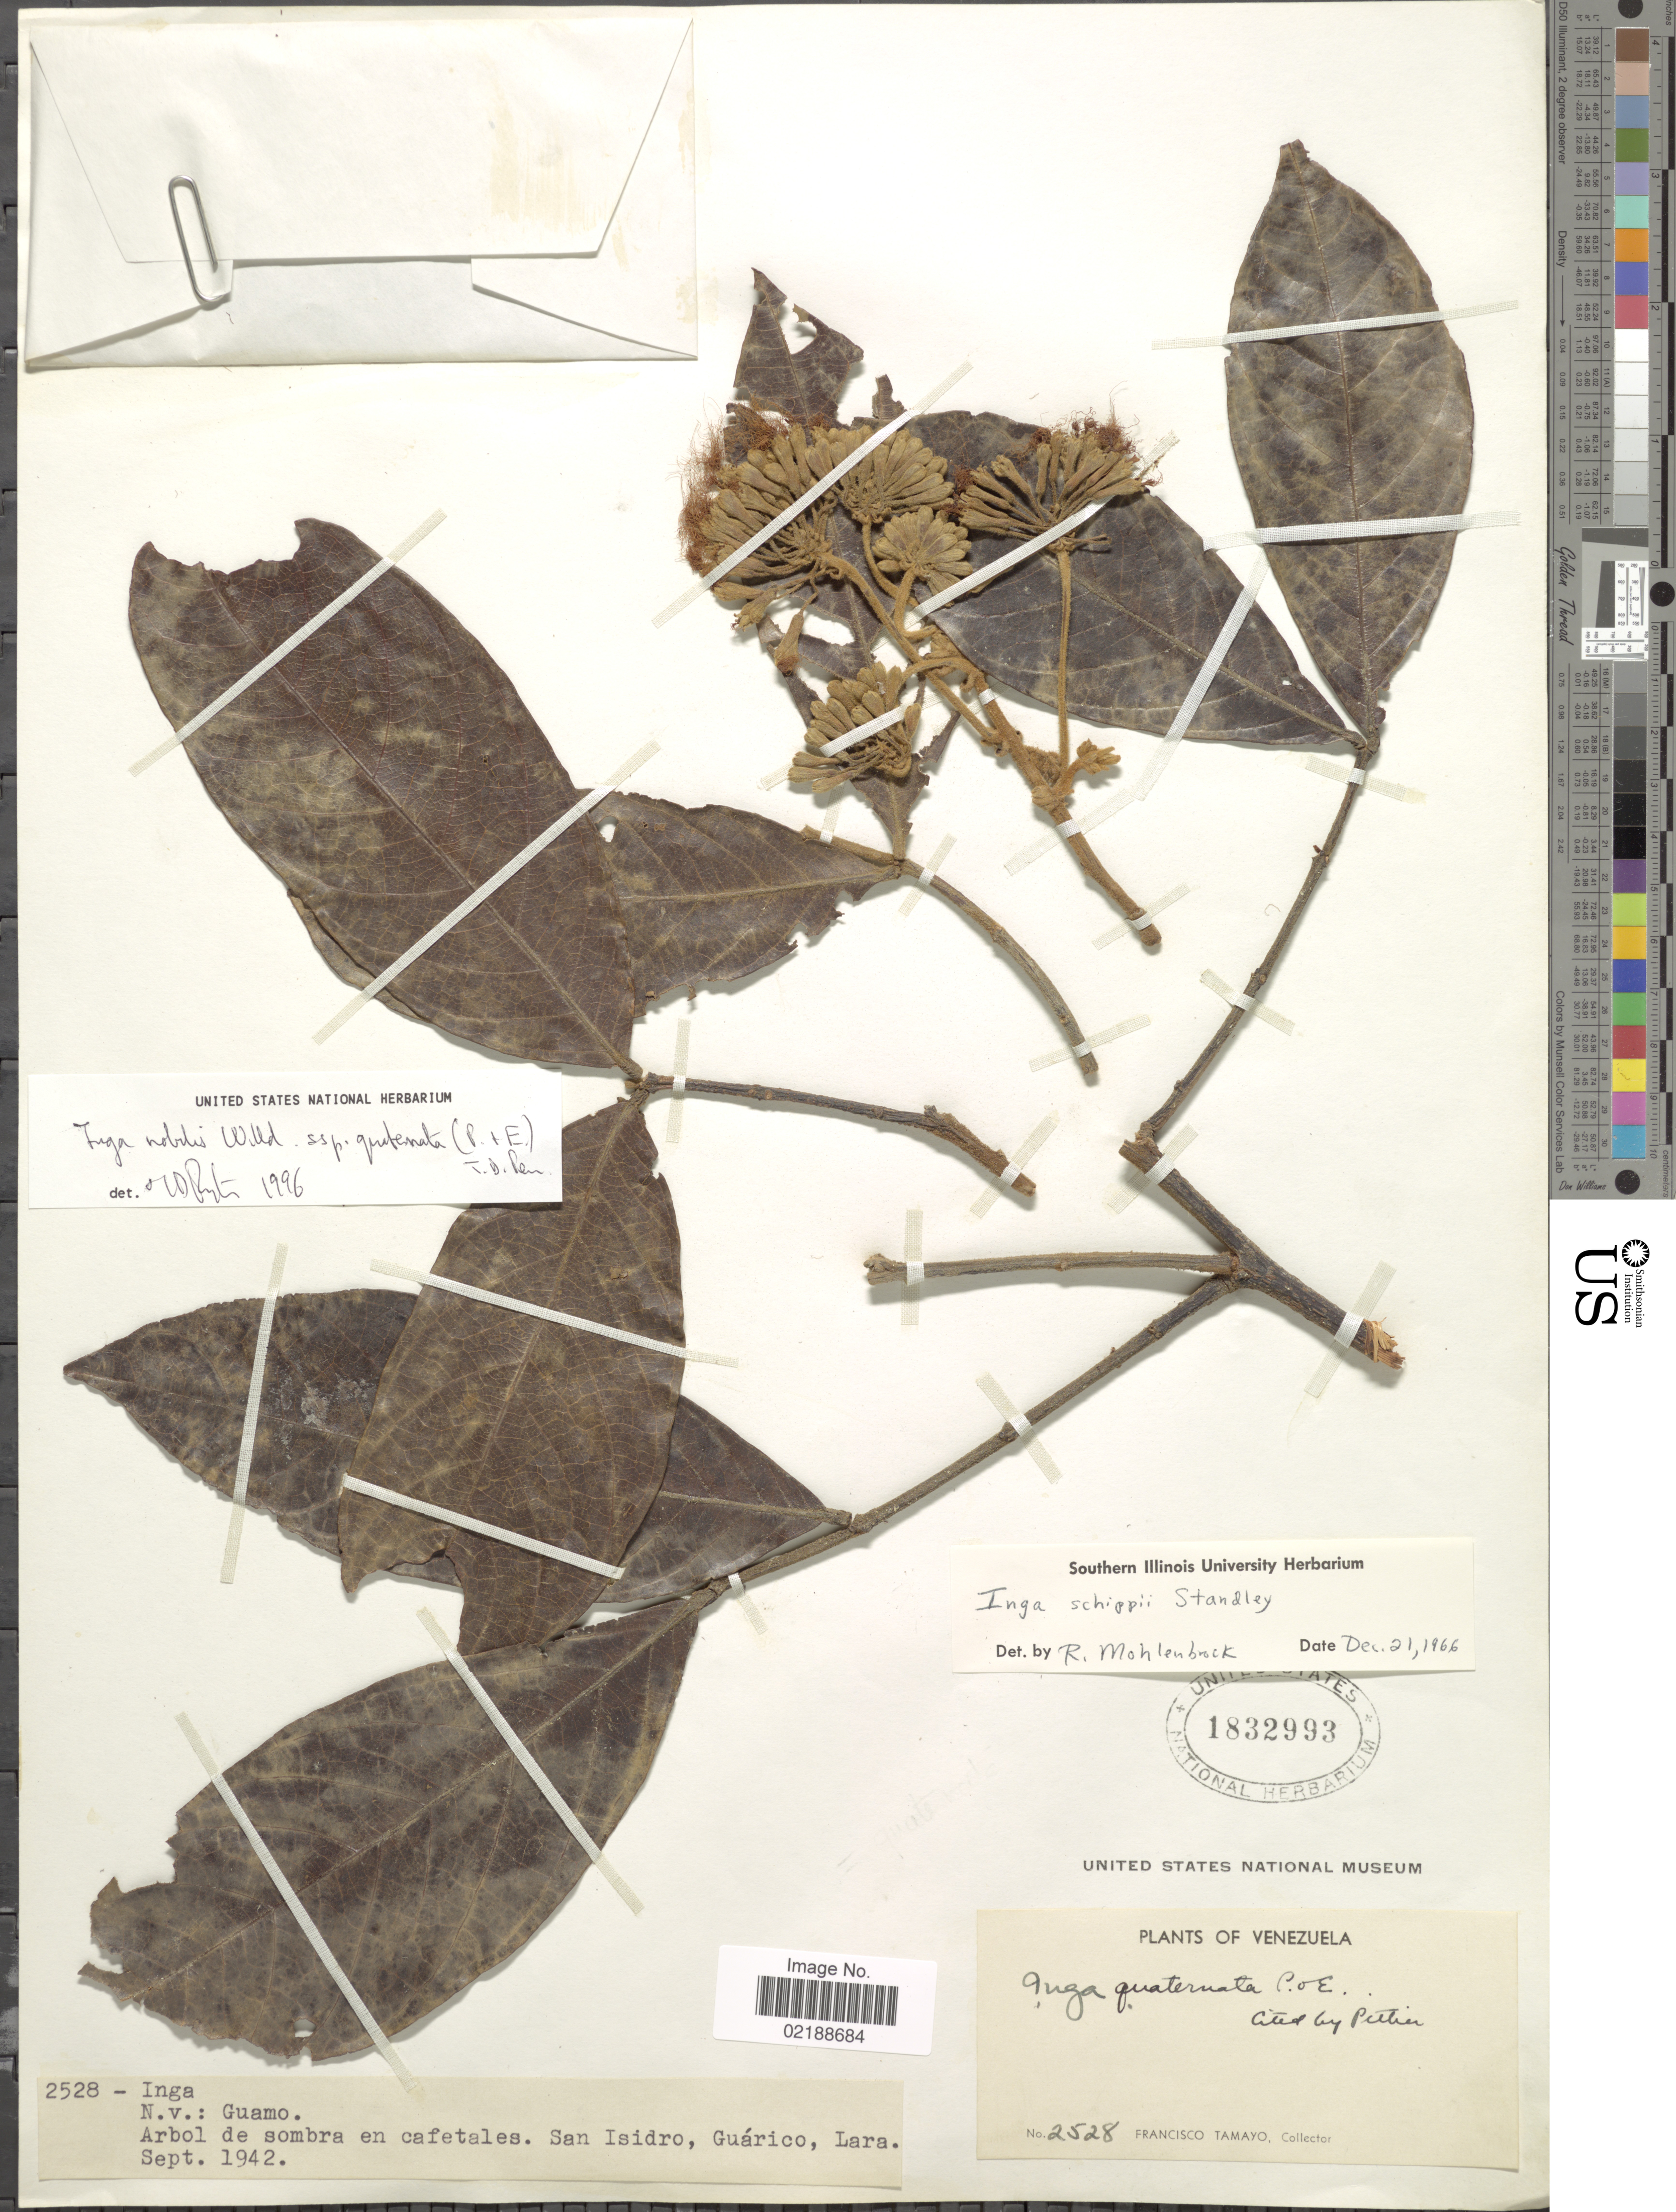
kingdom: Plantae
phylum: Tracheophyta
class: Magnoliopsida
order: Fabales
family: Fabaceae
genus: Inga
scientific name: Inga nobilis subsp. quaternata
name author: (Poepp. & Endl.) T.D. Penn.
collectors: F. Tamayo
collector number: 2528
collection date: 1942-09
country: Venezuela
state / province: Lara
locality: Arbol de sombra en cafetales. San Isidro, Guárico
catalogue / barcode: US 1832993